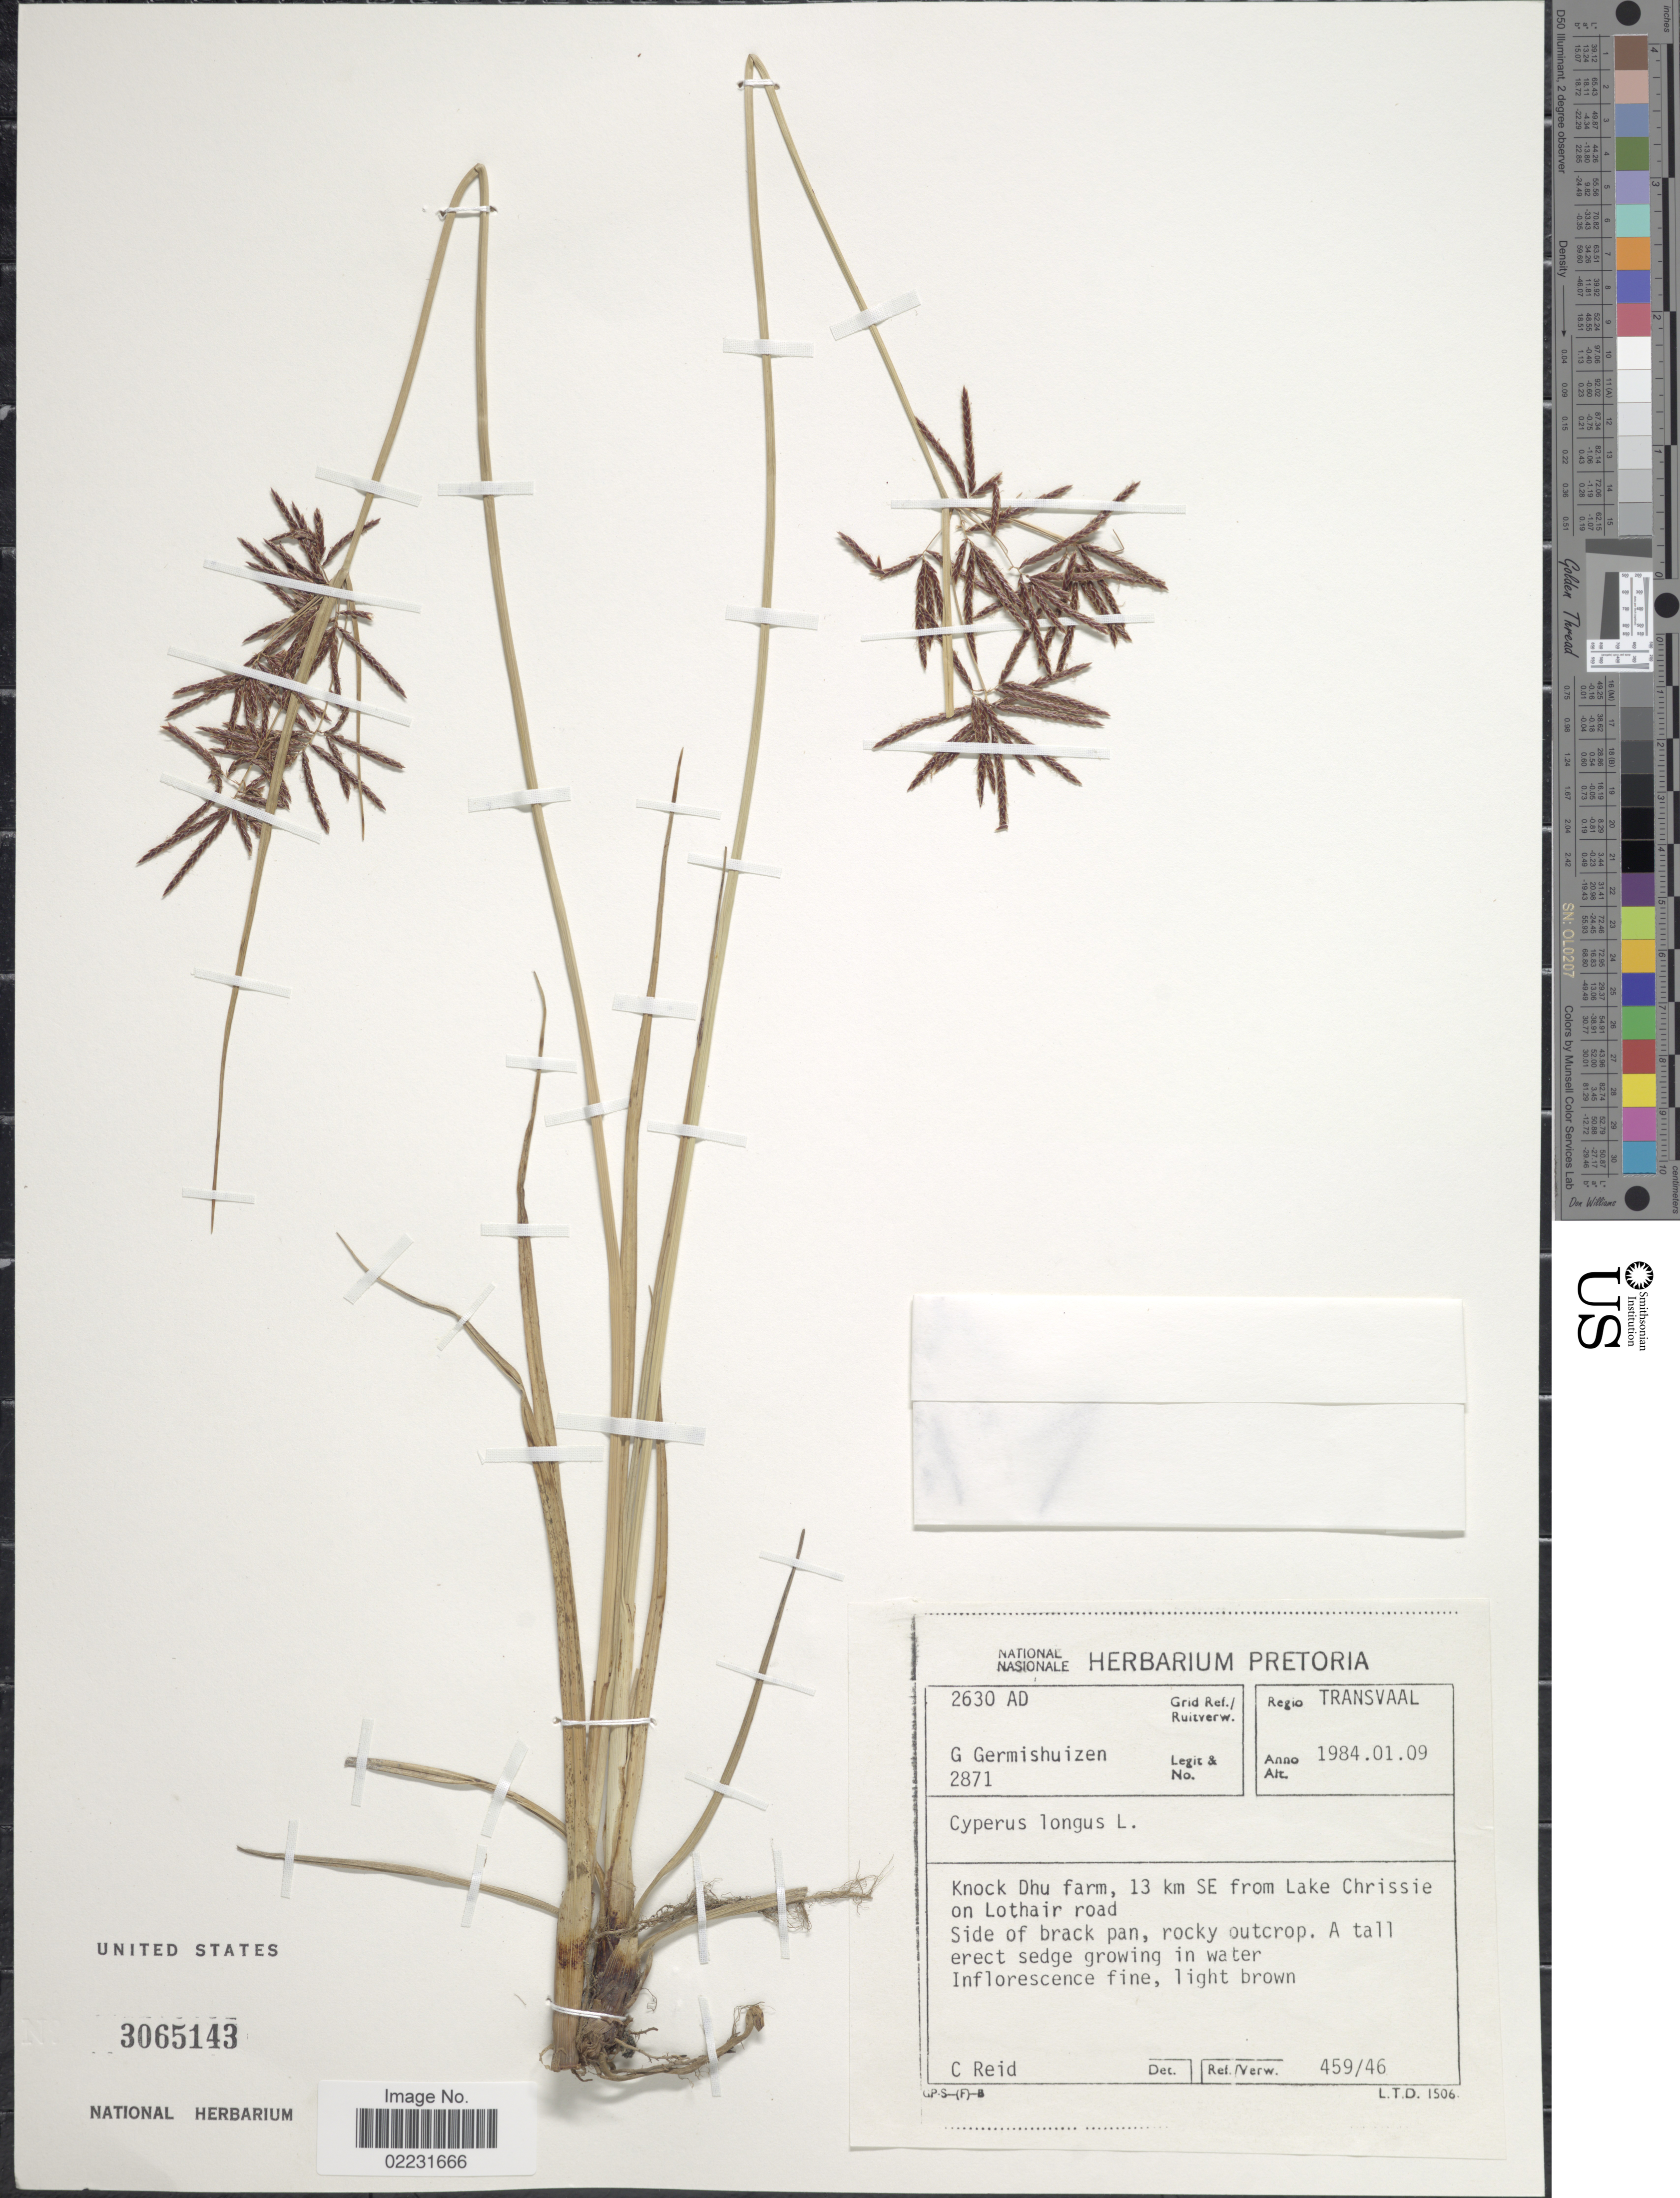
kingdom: Plantae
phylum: Tracheophyta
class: Liliopsida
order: Poales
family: Cyperaceae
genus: Cyperus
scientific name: Cyperus longus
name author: L.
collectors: G. Germishuizen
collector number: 2871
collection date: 1984-01-09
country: South Africa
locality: Transvaal, Knock Dhu Farm, 13 km SE from Lake Chrissie on Lothair road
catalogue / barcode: US 3065143